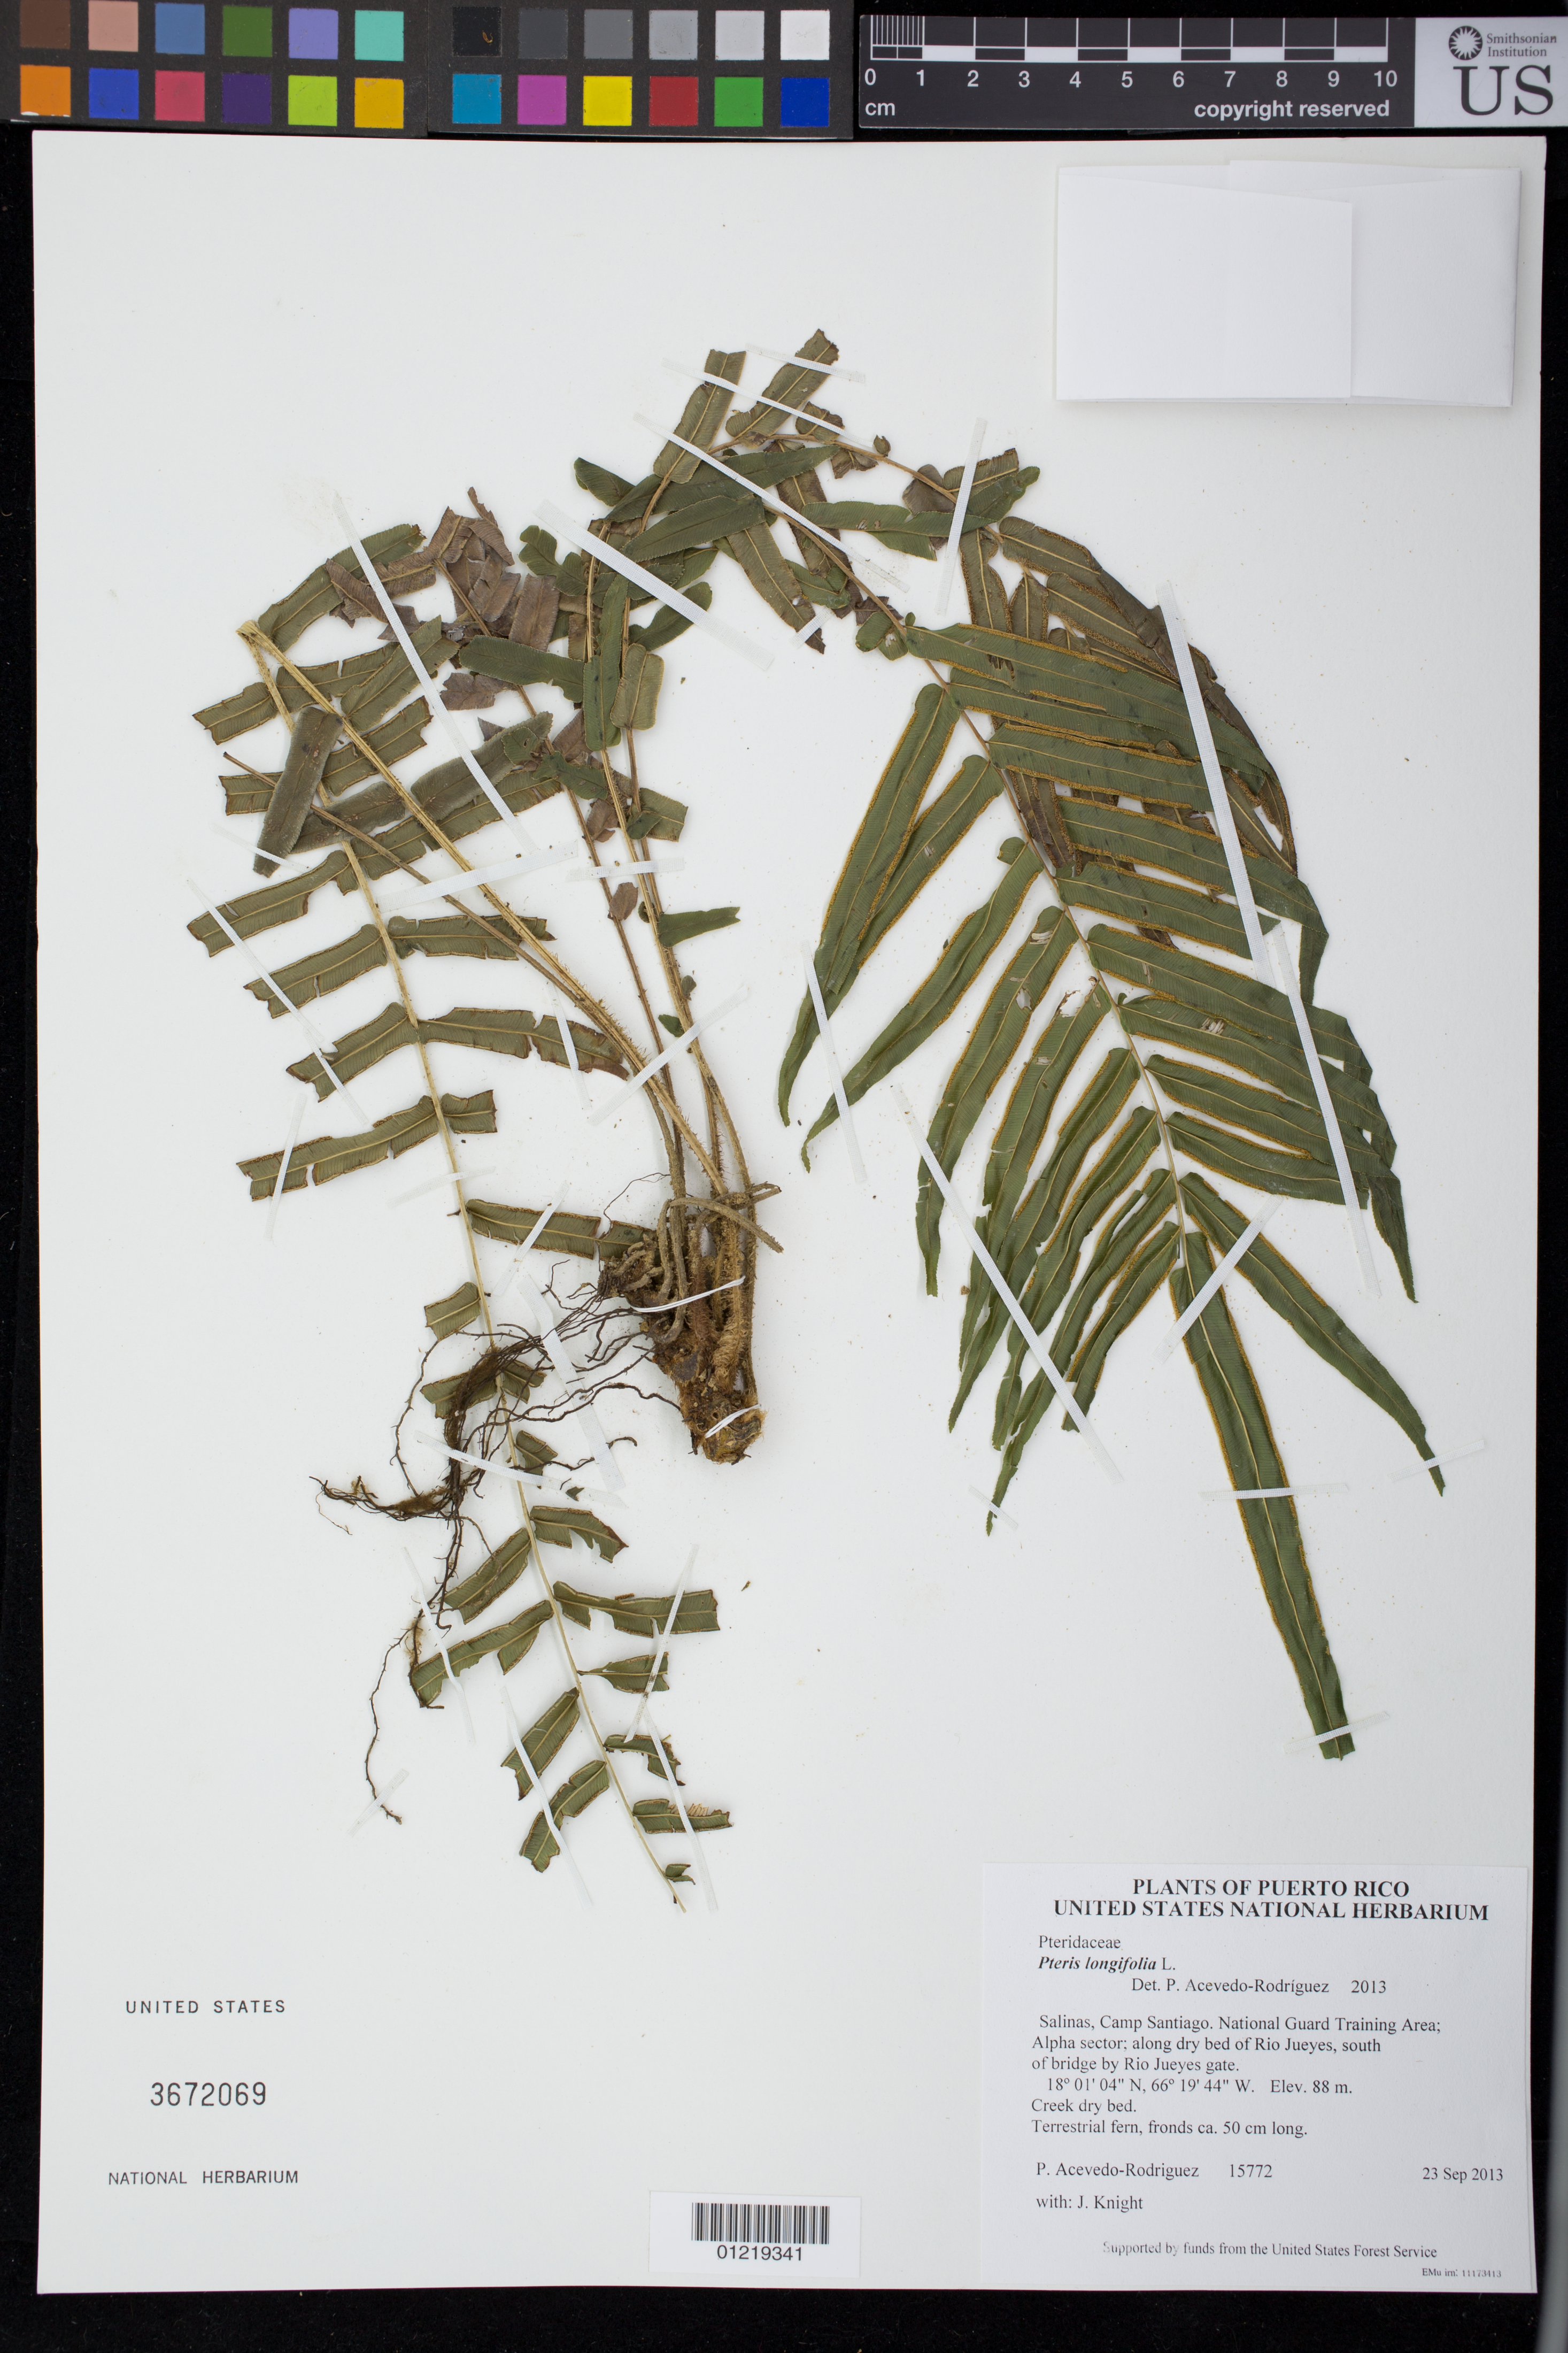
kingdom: Plantae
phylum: Tracheophyta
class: Polypodiopsida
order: Polypodiales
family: Pteridaceae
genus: Pteris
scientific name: Pteris longifolia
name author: L.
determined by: Acevedo-Rodríguez, P., (BOT), Smithsonian Institution - National Museum of Natural History (UNITED STATES)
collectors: P. Acevedo-Rodr. & J. Knight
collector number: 15772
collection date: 2013-09-23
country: Puerto Rico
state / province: Salinas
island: Puerto Rico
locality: Camp Santiago. National Guard Training Area; Alpha sector; along dry bed of Rio Jueyes, south of bridge by Rio Jueyes gate.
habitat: Creek dry bed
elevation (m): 88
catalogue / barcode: US 3672069